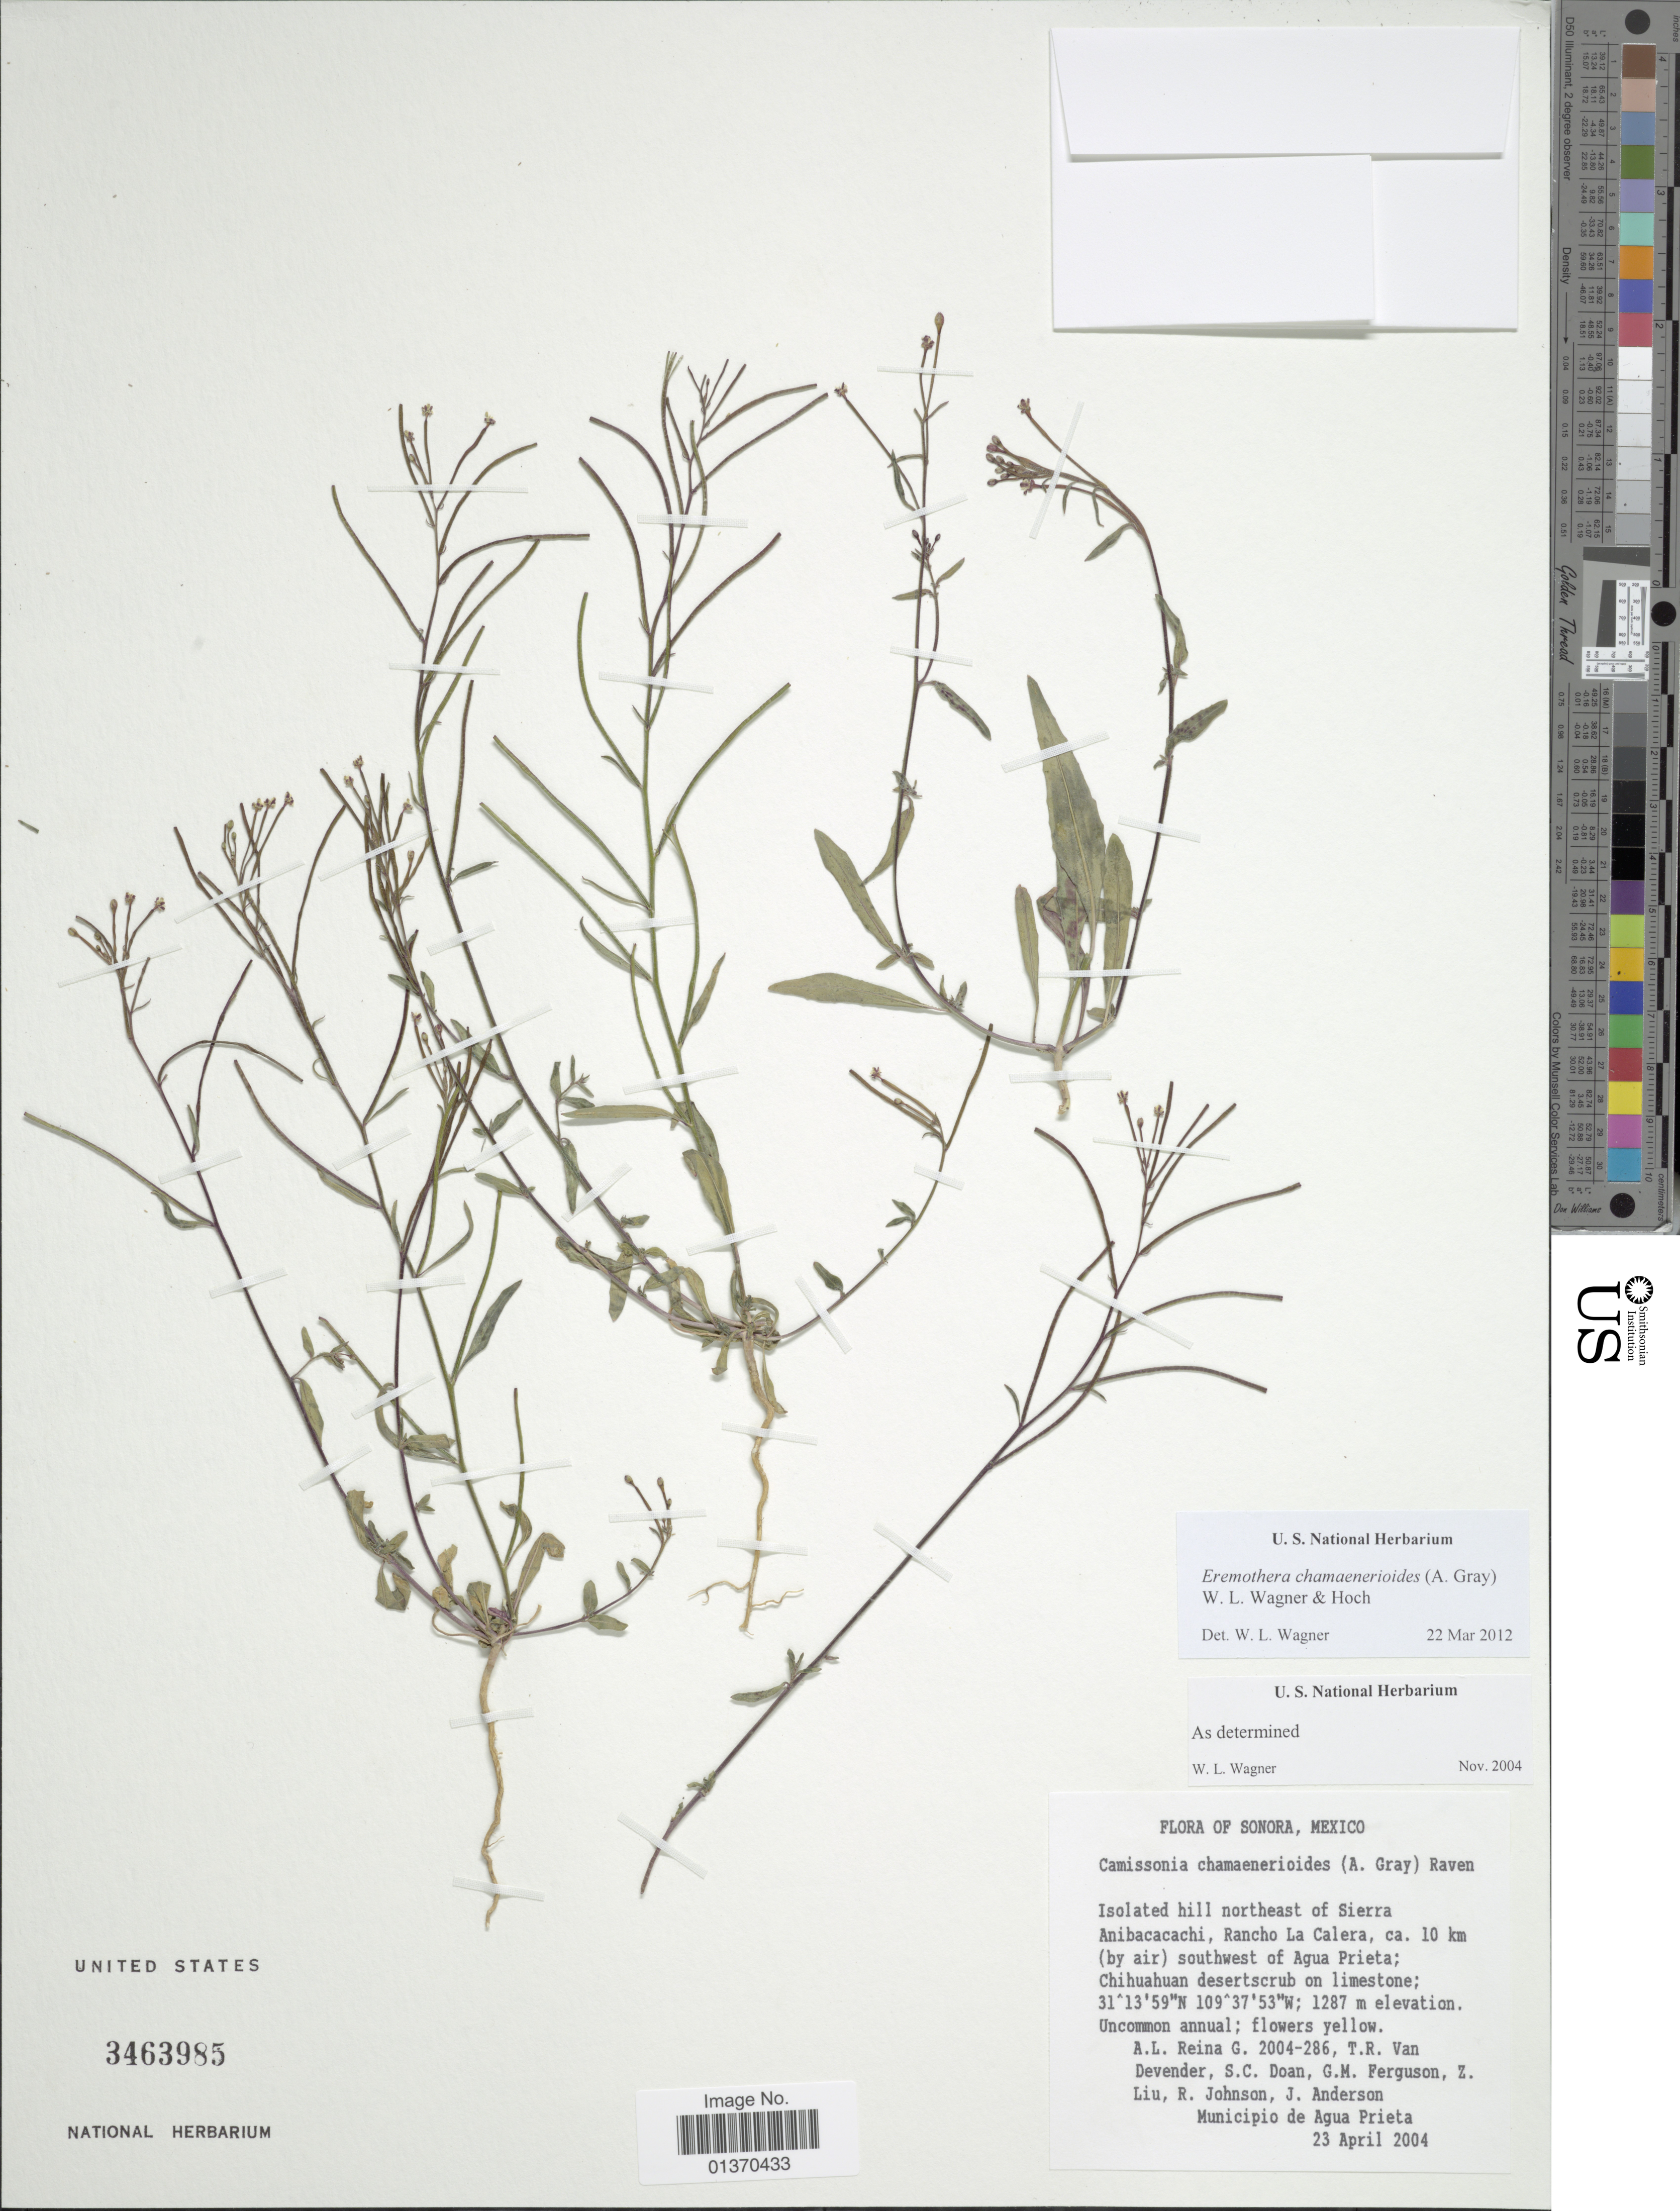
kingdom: Plantae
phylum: Tracheophyta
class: Magnoliopsida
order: Myrtales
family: Onagraceae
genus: Eremothera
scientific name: Eremothera chamaenerioides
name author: (A. Gray) W.L. Wagner & Hoch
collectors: A. L. Reina G., T. R. Van Devender, S. Doan, G. Ferguson & et al.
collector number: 2004-286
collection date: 2004-04-23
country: Mexico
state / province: Sonora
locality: Isolated hill northeast of Sierra Anibacacachi, Rancho La Calera, ca. 10 km (by air) southwest of Agua Prieta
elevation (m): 1287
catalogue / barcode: US 3463985